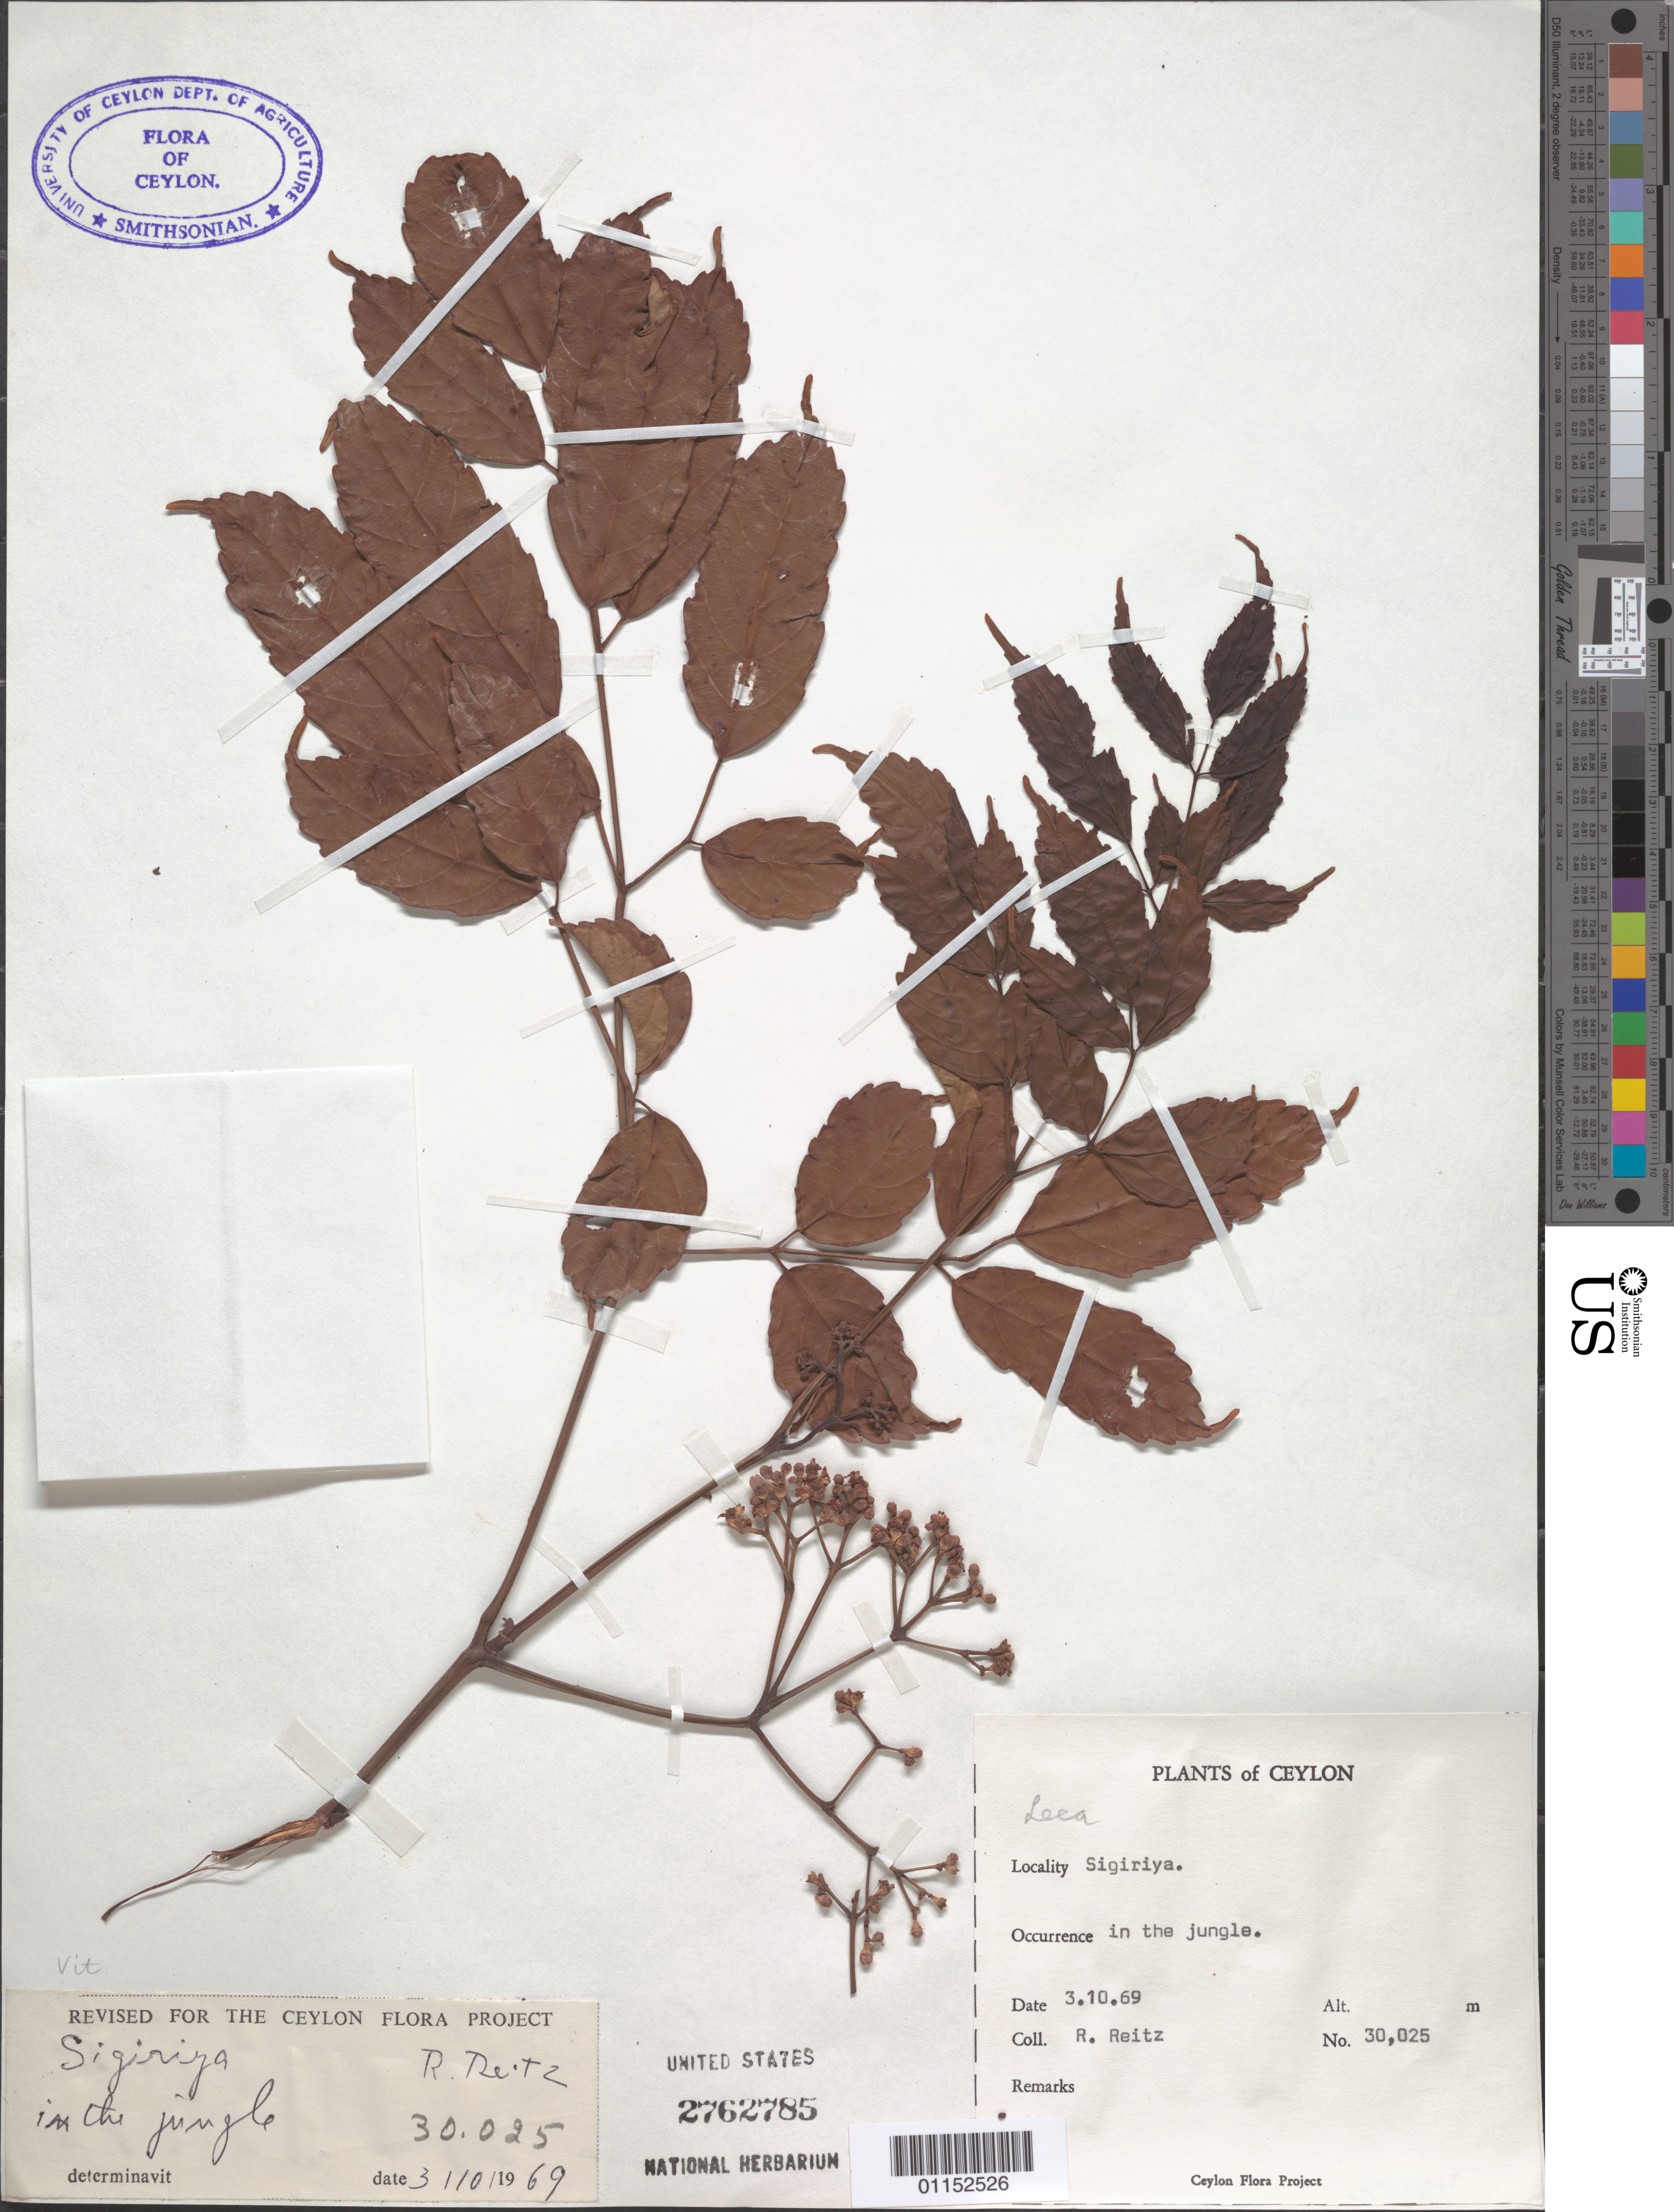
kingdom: Plantae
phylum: Tracheophyta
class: Magnoliopsida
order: Vitales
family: Vitaceae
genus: Leea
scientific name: Leea sp.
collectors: R. Reitz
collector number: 30025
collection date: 1969-10-03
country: Sri Lanka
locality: Sigiriya.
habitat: In the jungle.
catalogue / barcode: US 2762785